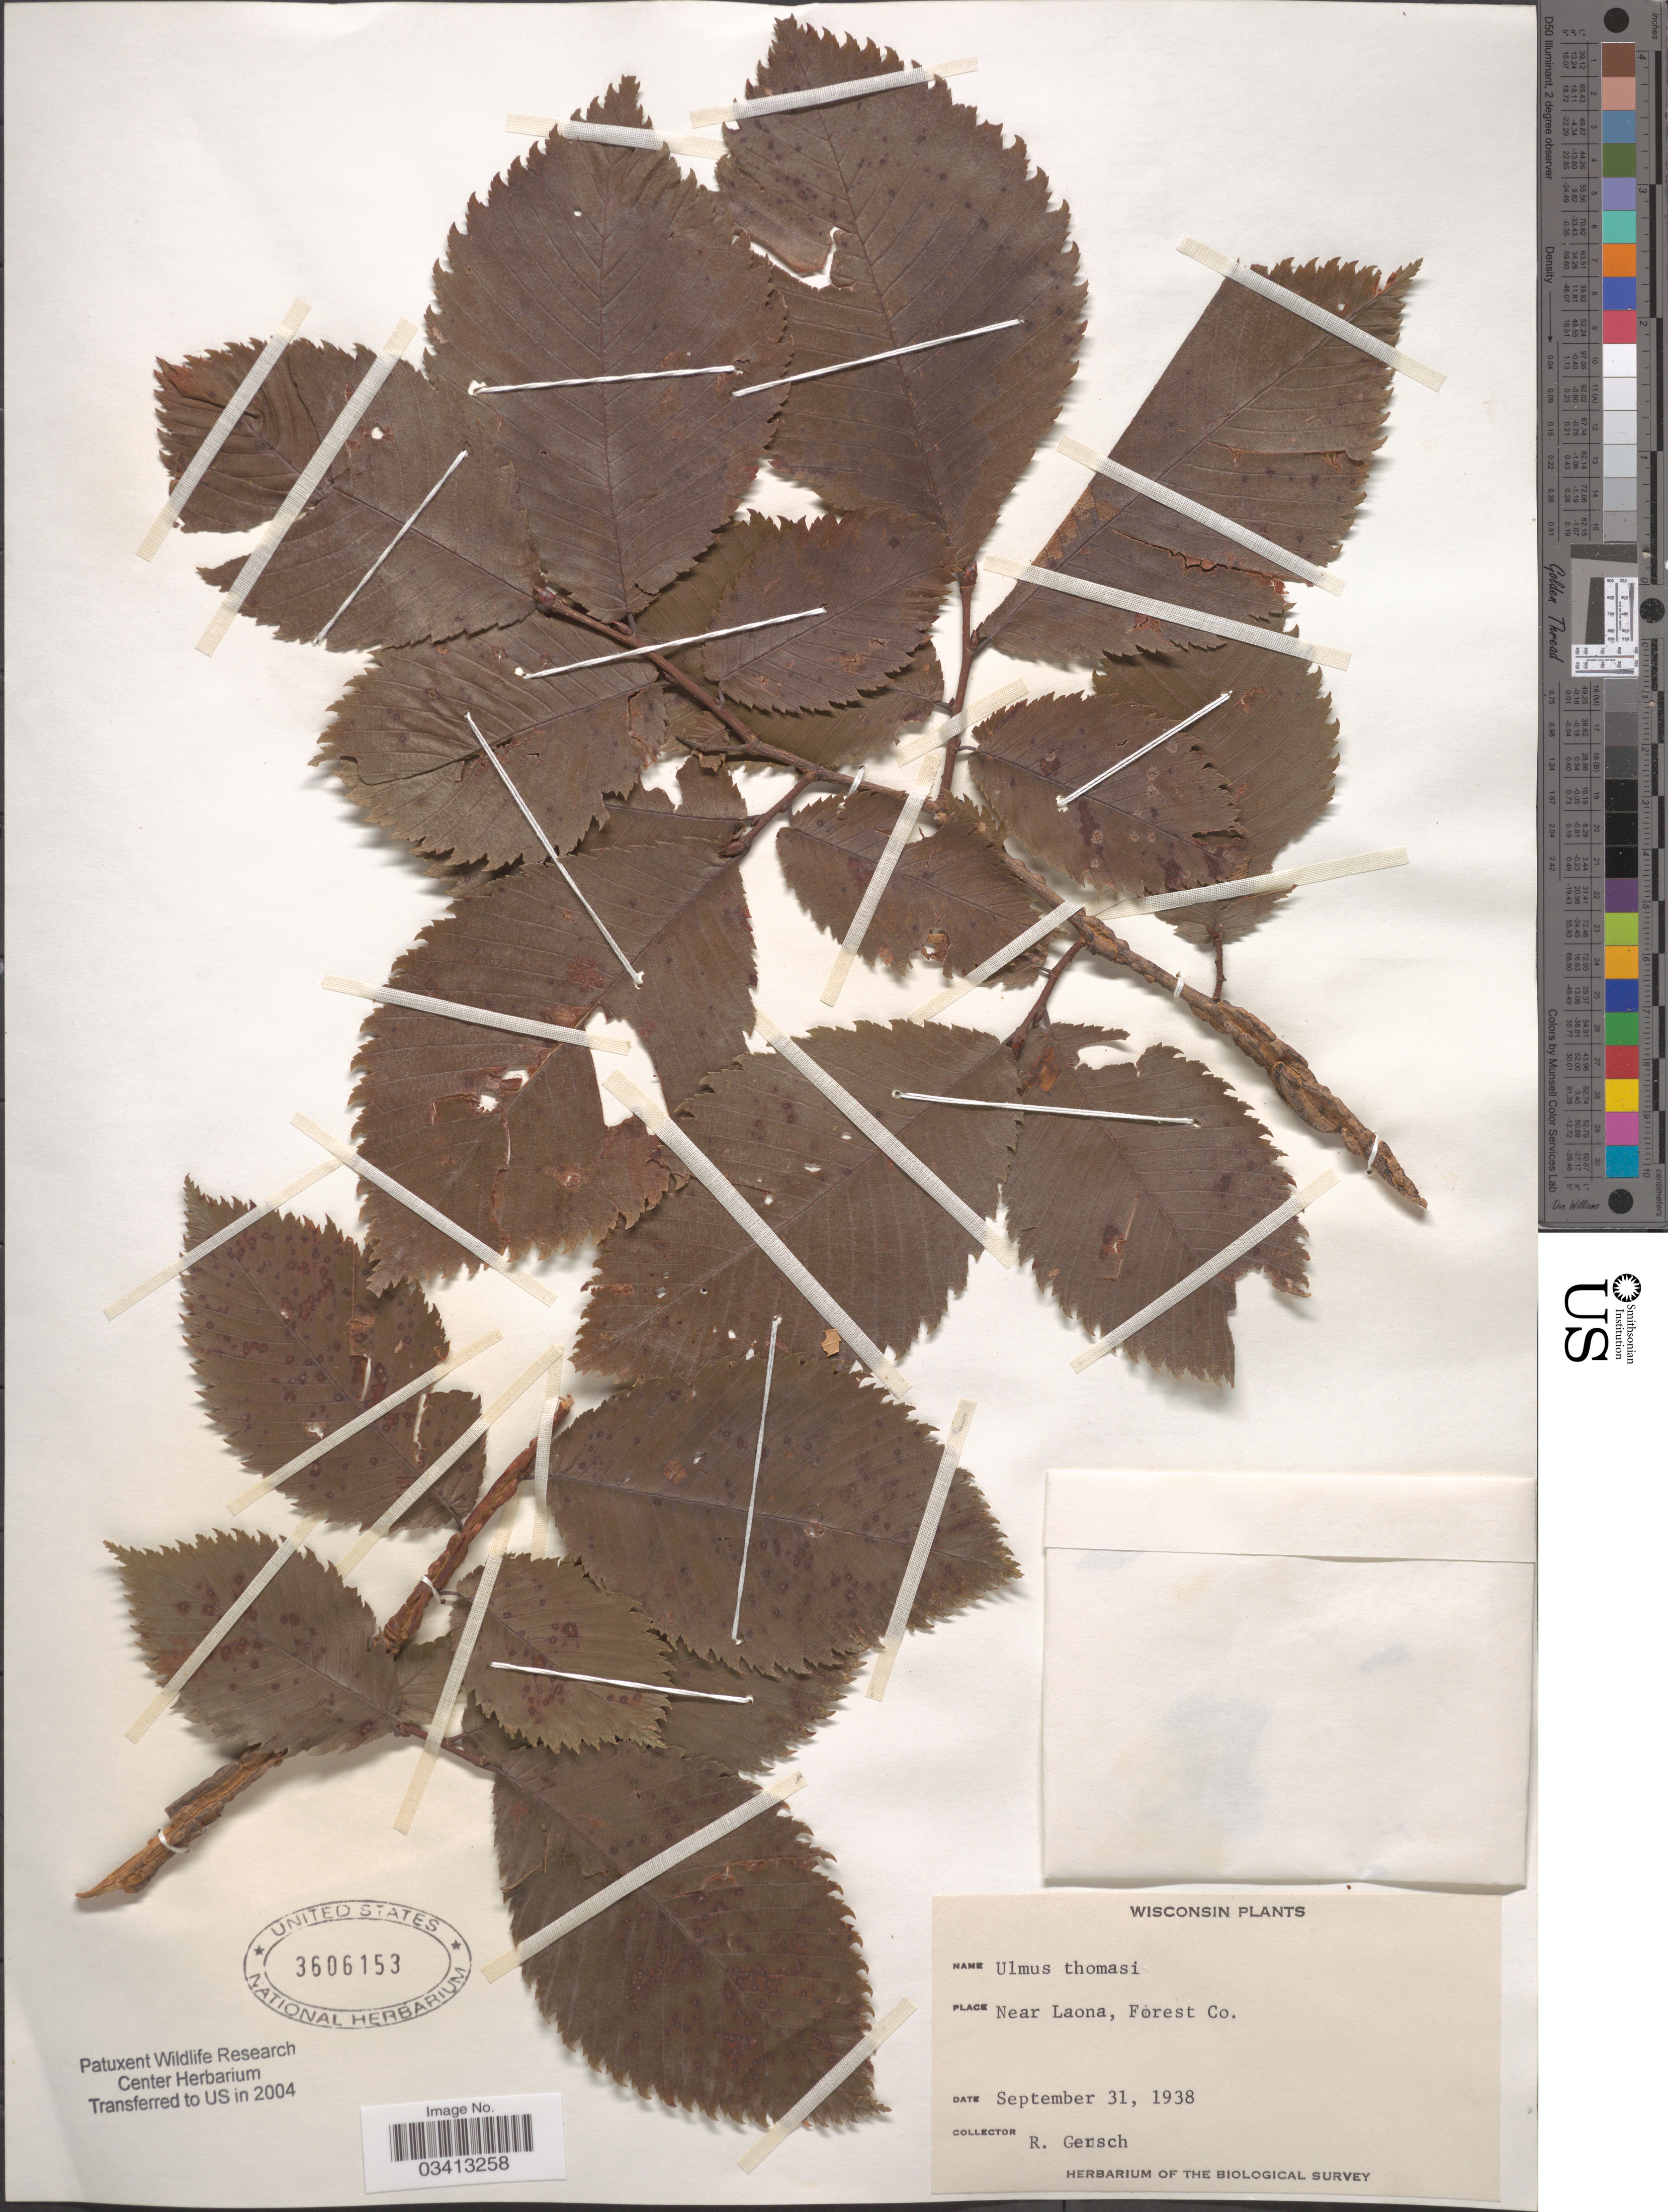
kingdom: Plantae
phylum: Tracheophyta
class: Magnoliopsida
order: Rosales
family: Ulmaceae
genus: Ulmus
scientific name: Ulmus thomasii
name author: Sarg.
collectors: R. Gersch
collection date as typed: Transcribed d/m/y: 31/9/1938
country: United States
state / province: Wisconsin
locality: Near Laona, Forest Co.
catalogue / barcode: US 3606153